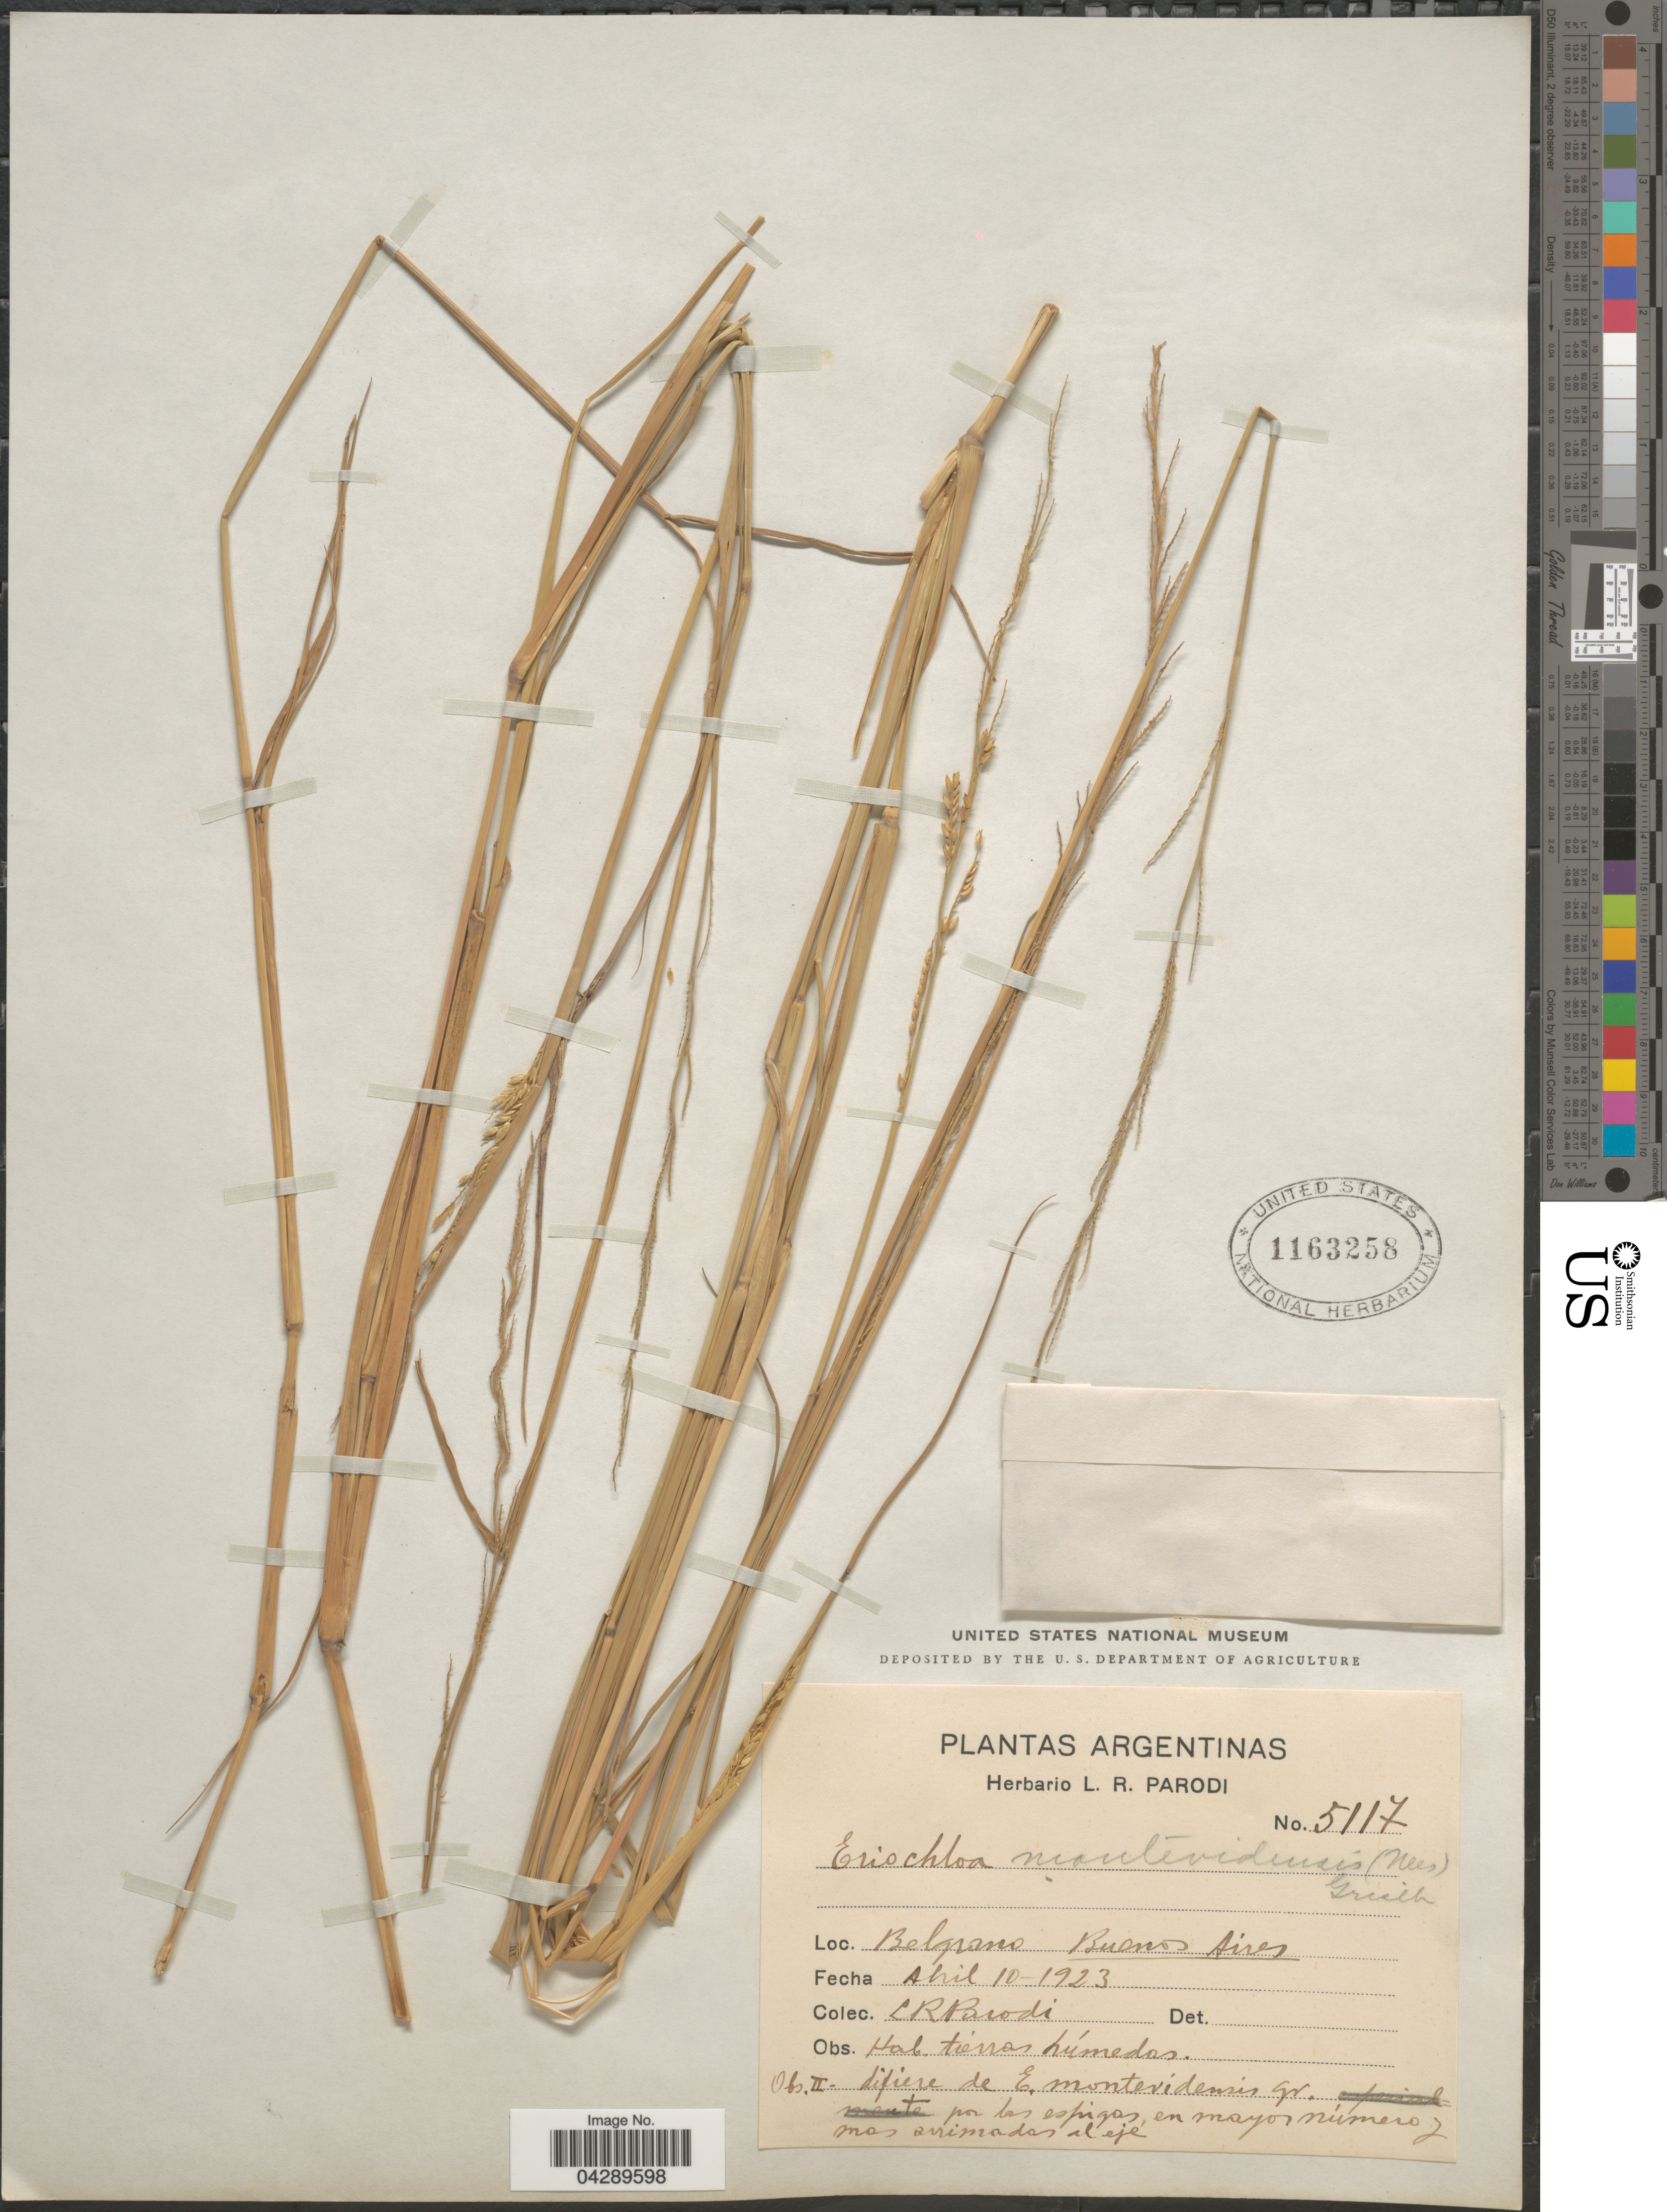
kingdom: Plantae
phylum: Tracheophyta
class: Liliopsida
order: Poales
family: Poaceae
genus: Eriochloa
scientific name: Eriochloa punctata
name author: (L.) Desv. ex Ham.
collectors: L. R. Parodi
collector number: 5117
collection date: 1923-04-10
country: Argentina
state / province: Buenos Aires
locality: Belgrano.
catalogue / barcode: US 1163258